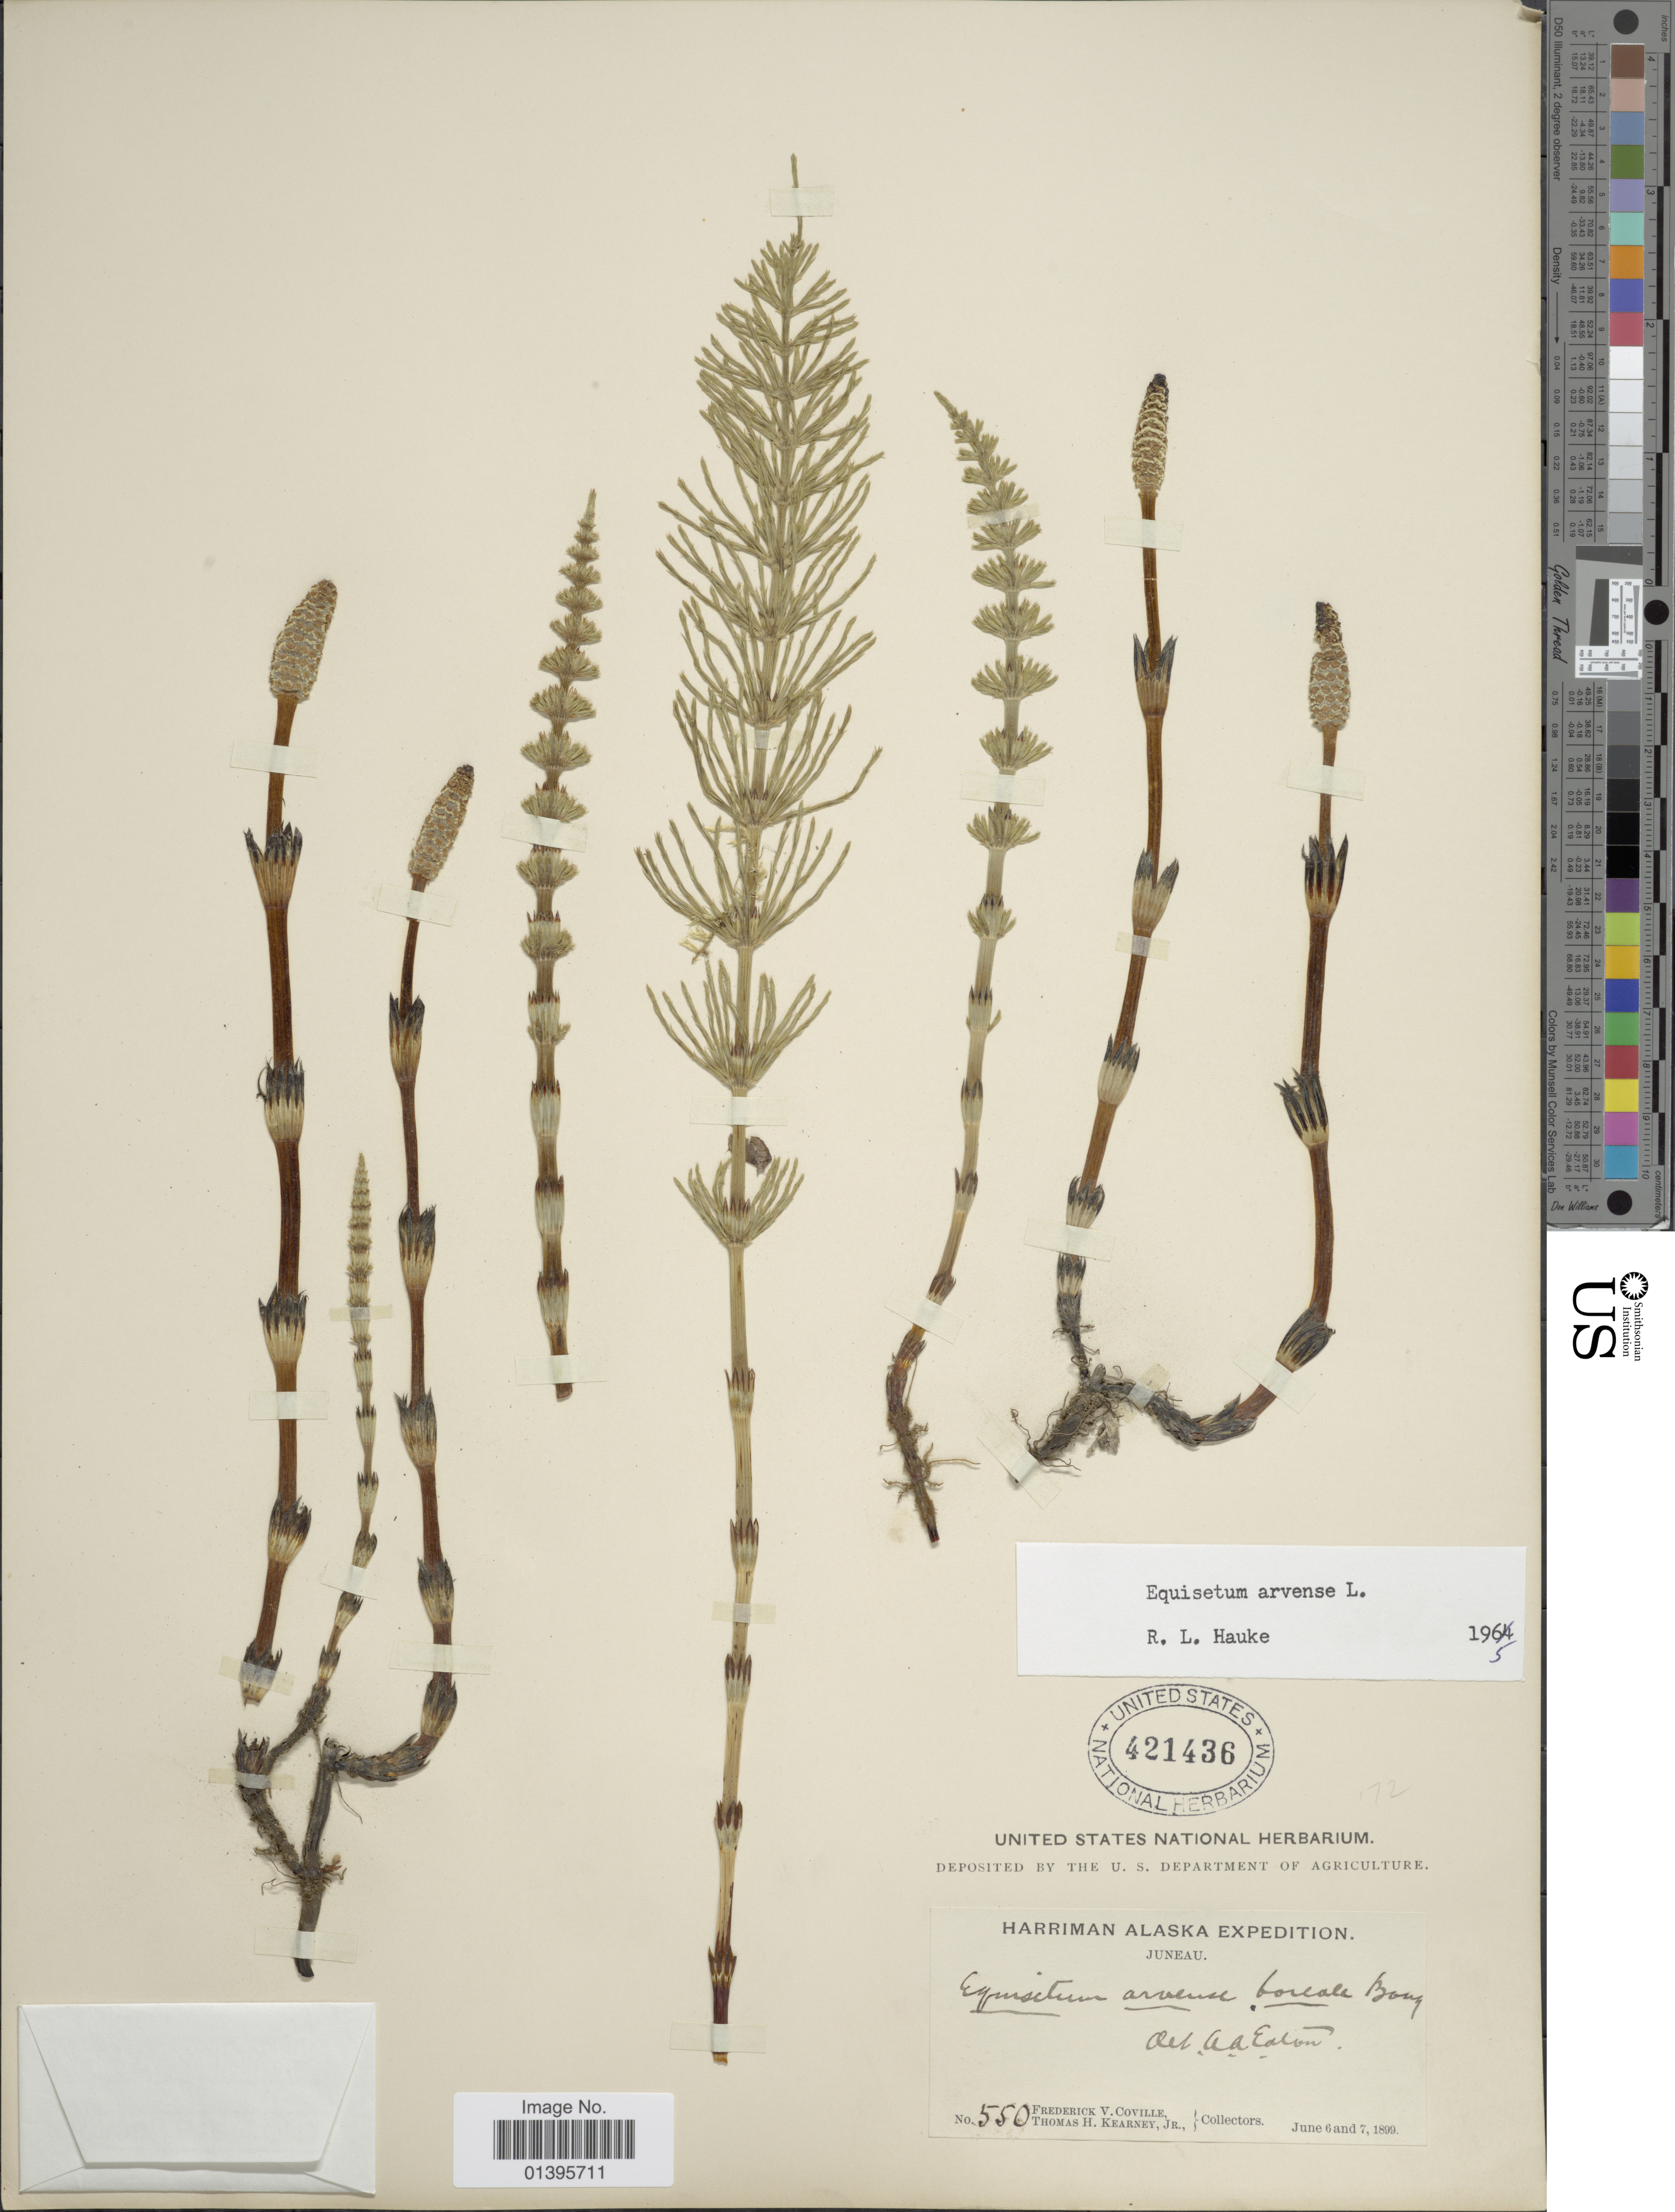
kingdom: Plantae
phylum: Tracheophyta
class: Polypodiopsida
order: Equisetales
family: Equisetaceae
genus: Equisetum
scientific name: Equisetum arvense var. boreale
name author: (Bong.) Rupr.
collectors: F. V. Coville & T. H. Kearney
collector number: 550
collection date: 1899-06-06/1899-06-07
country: United States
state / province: Alaska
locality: Juneau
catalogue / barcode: US 421436